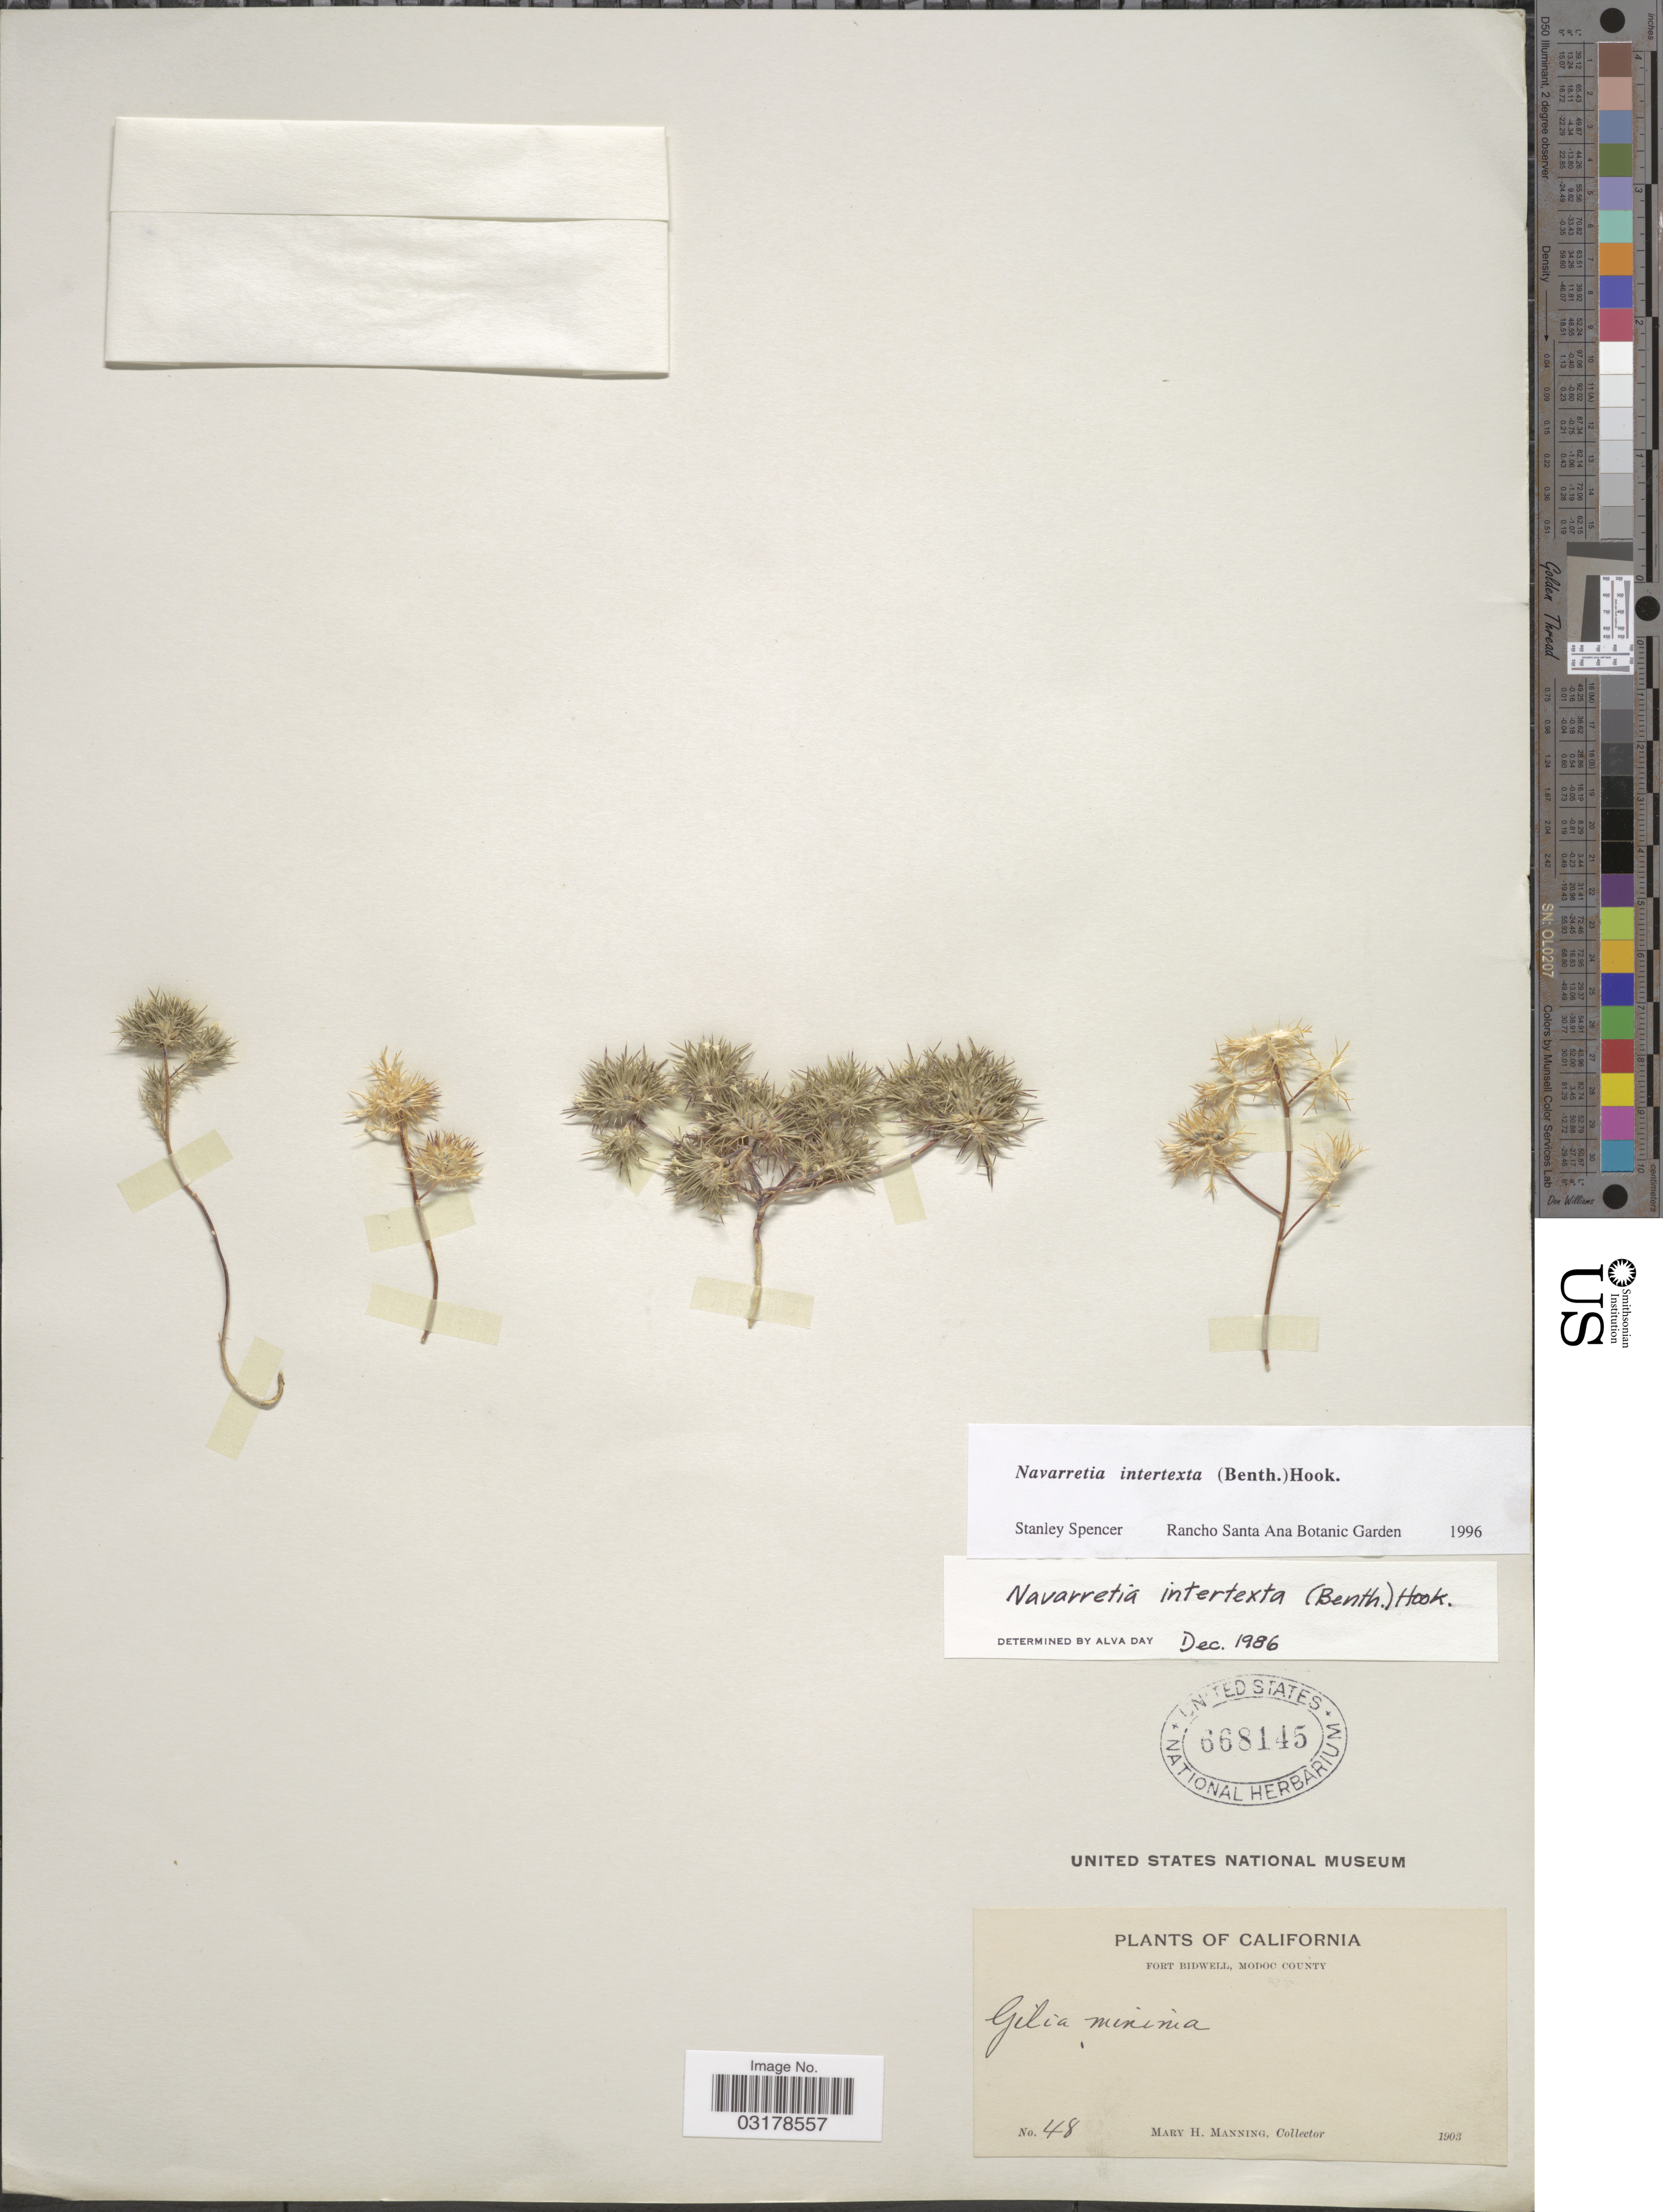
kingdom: Plantae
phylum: Tracheophyta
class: Magnoliopsida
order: Ericales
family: Polemoniaceae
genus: Navarretia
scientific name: Navarretia intertexta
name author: (Benth.) Hook.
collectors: M. Manning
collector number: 48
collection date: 1903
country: United States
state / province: California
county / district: Modoc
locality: Fort Bidwell, Modoc County.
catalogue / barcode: US 668145